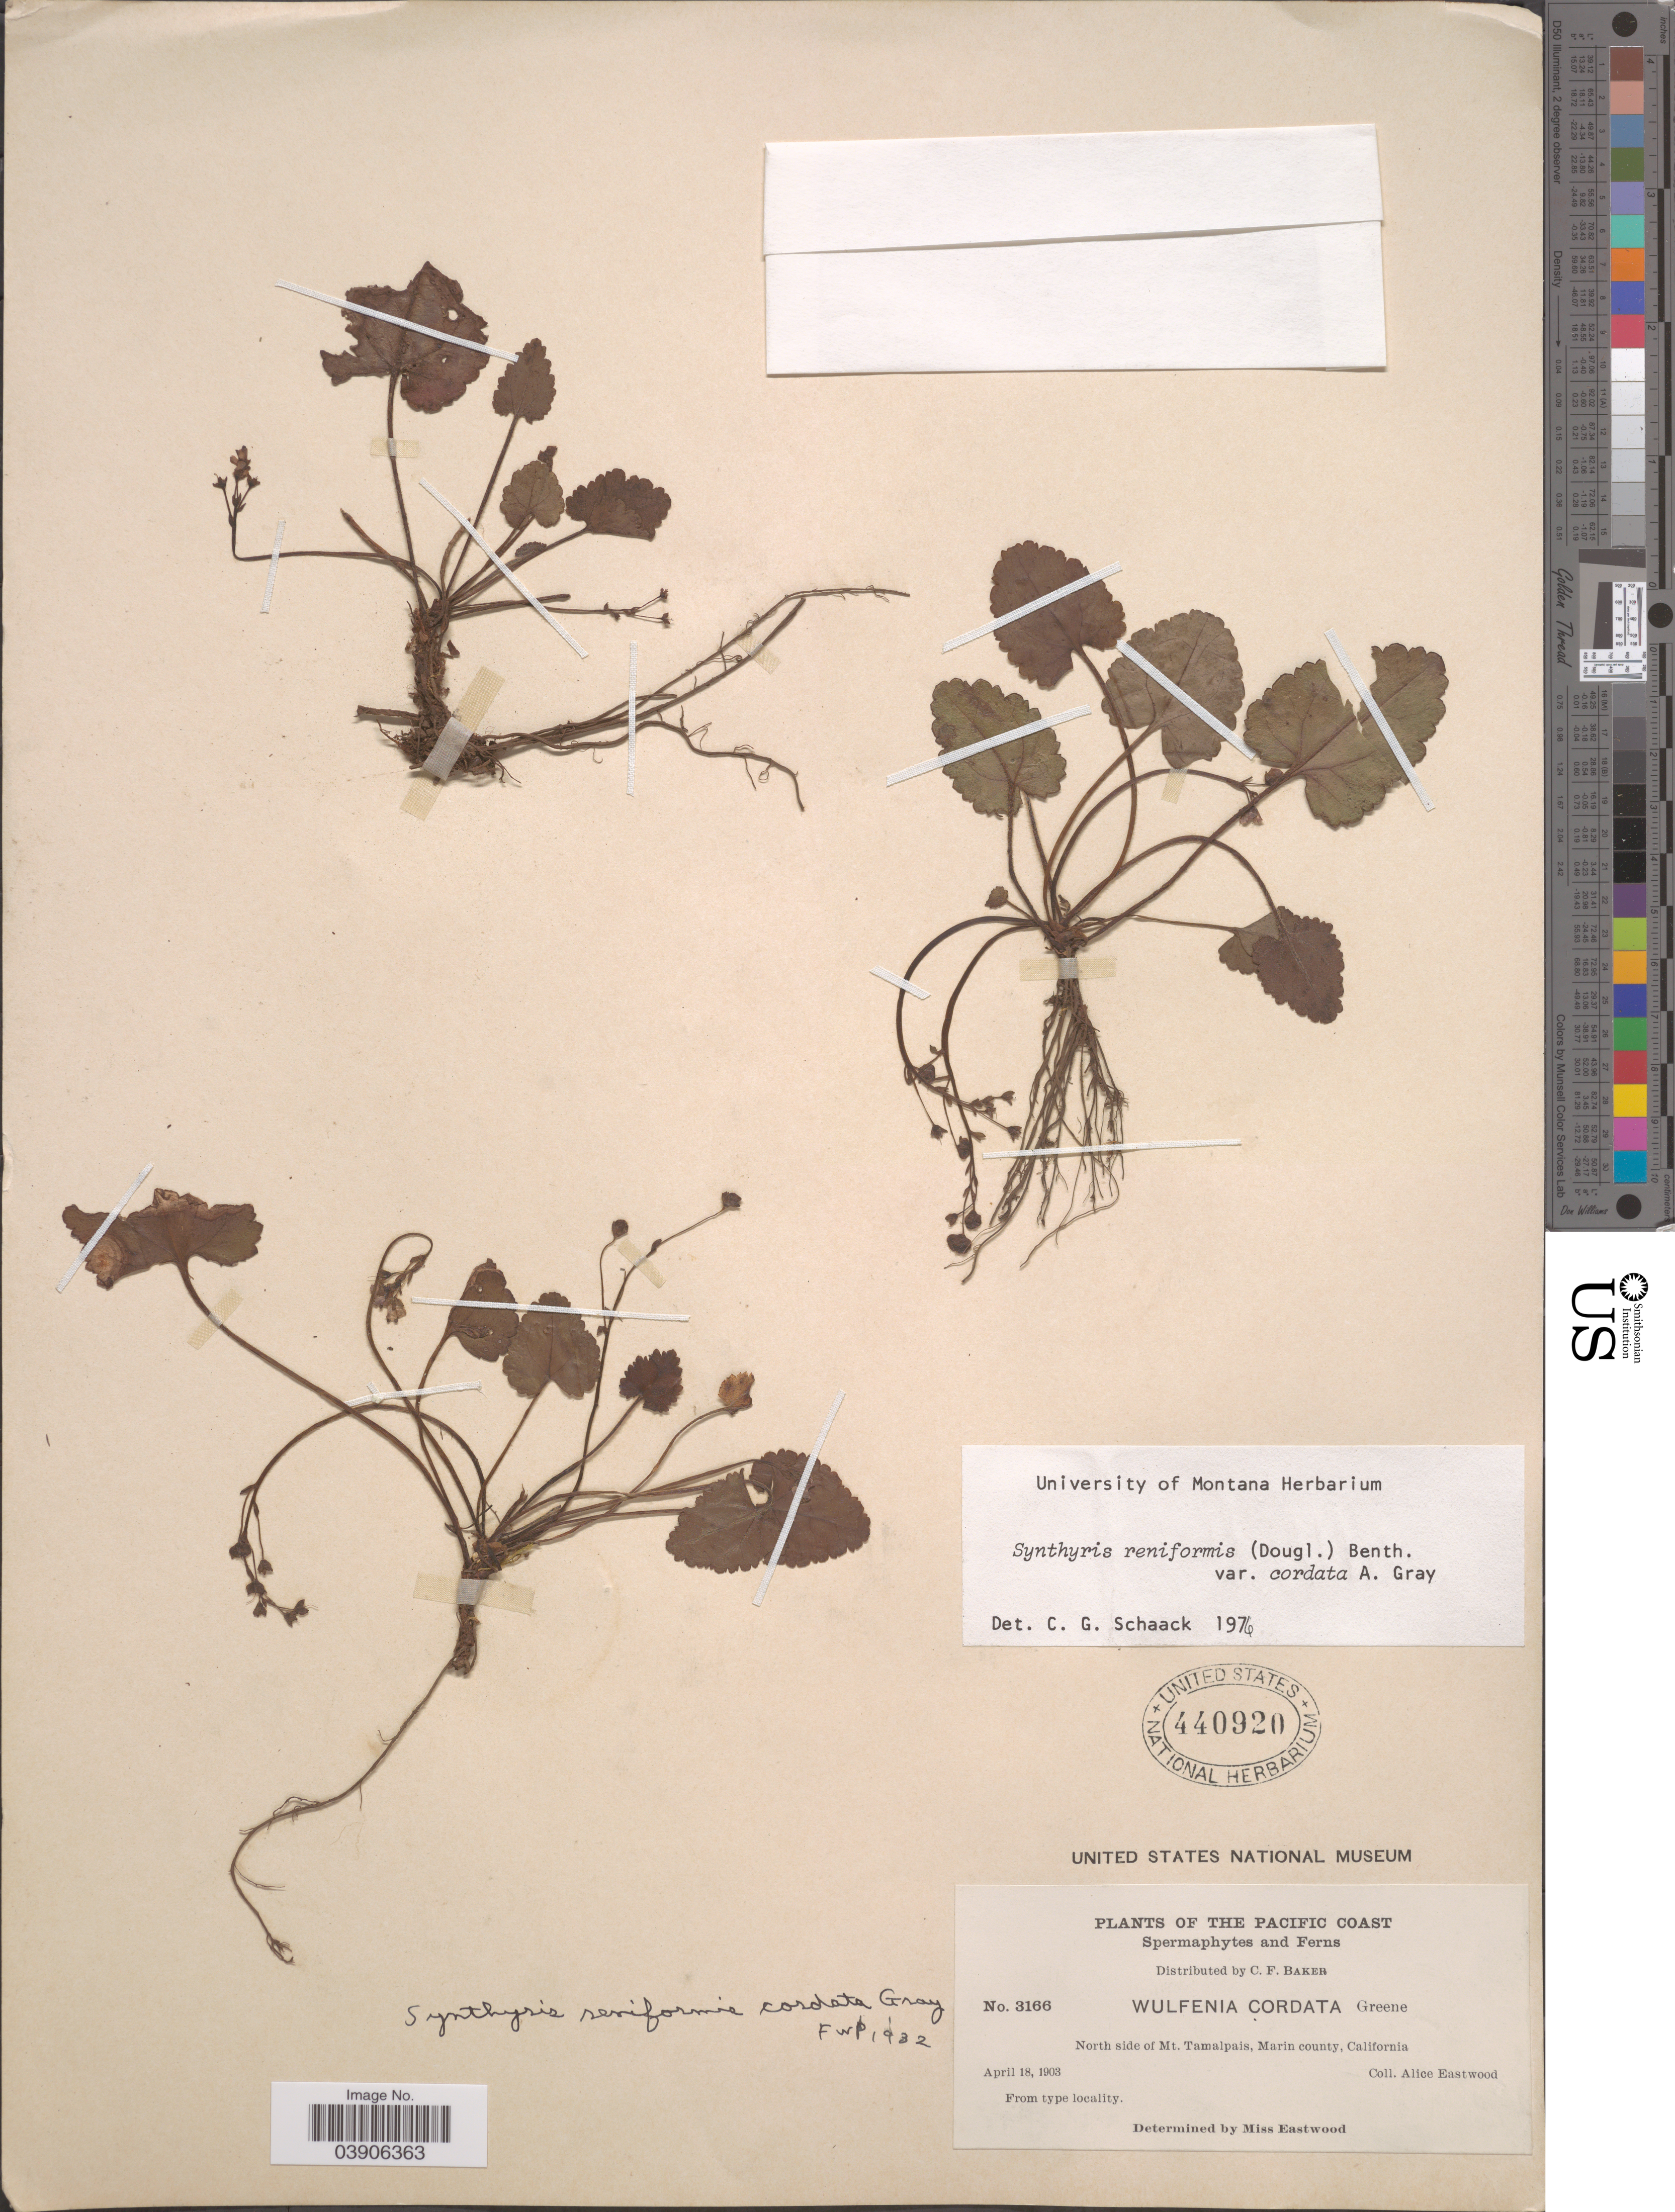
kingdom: Plantae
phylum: Tracheophyta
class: Magnoliopsida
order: Lamiales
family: Plantaginaceae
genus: Synthyris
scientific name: Synthyris reniformis var. cordata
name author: A. Gray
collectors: A. Eastwood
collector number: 3166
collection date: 1903-04-18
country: United States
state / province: California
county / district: Marin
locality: The Pacific Coast. North side of Mt. Tamalpais, Marin County.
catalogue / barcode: US 440920